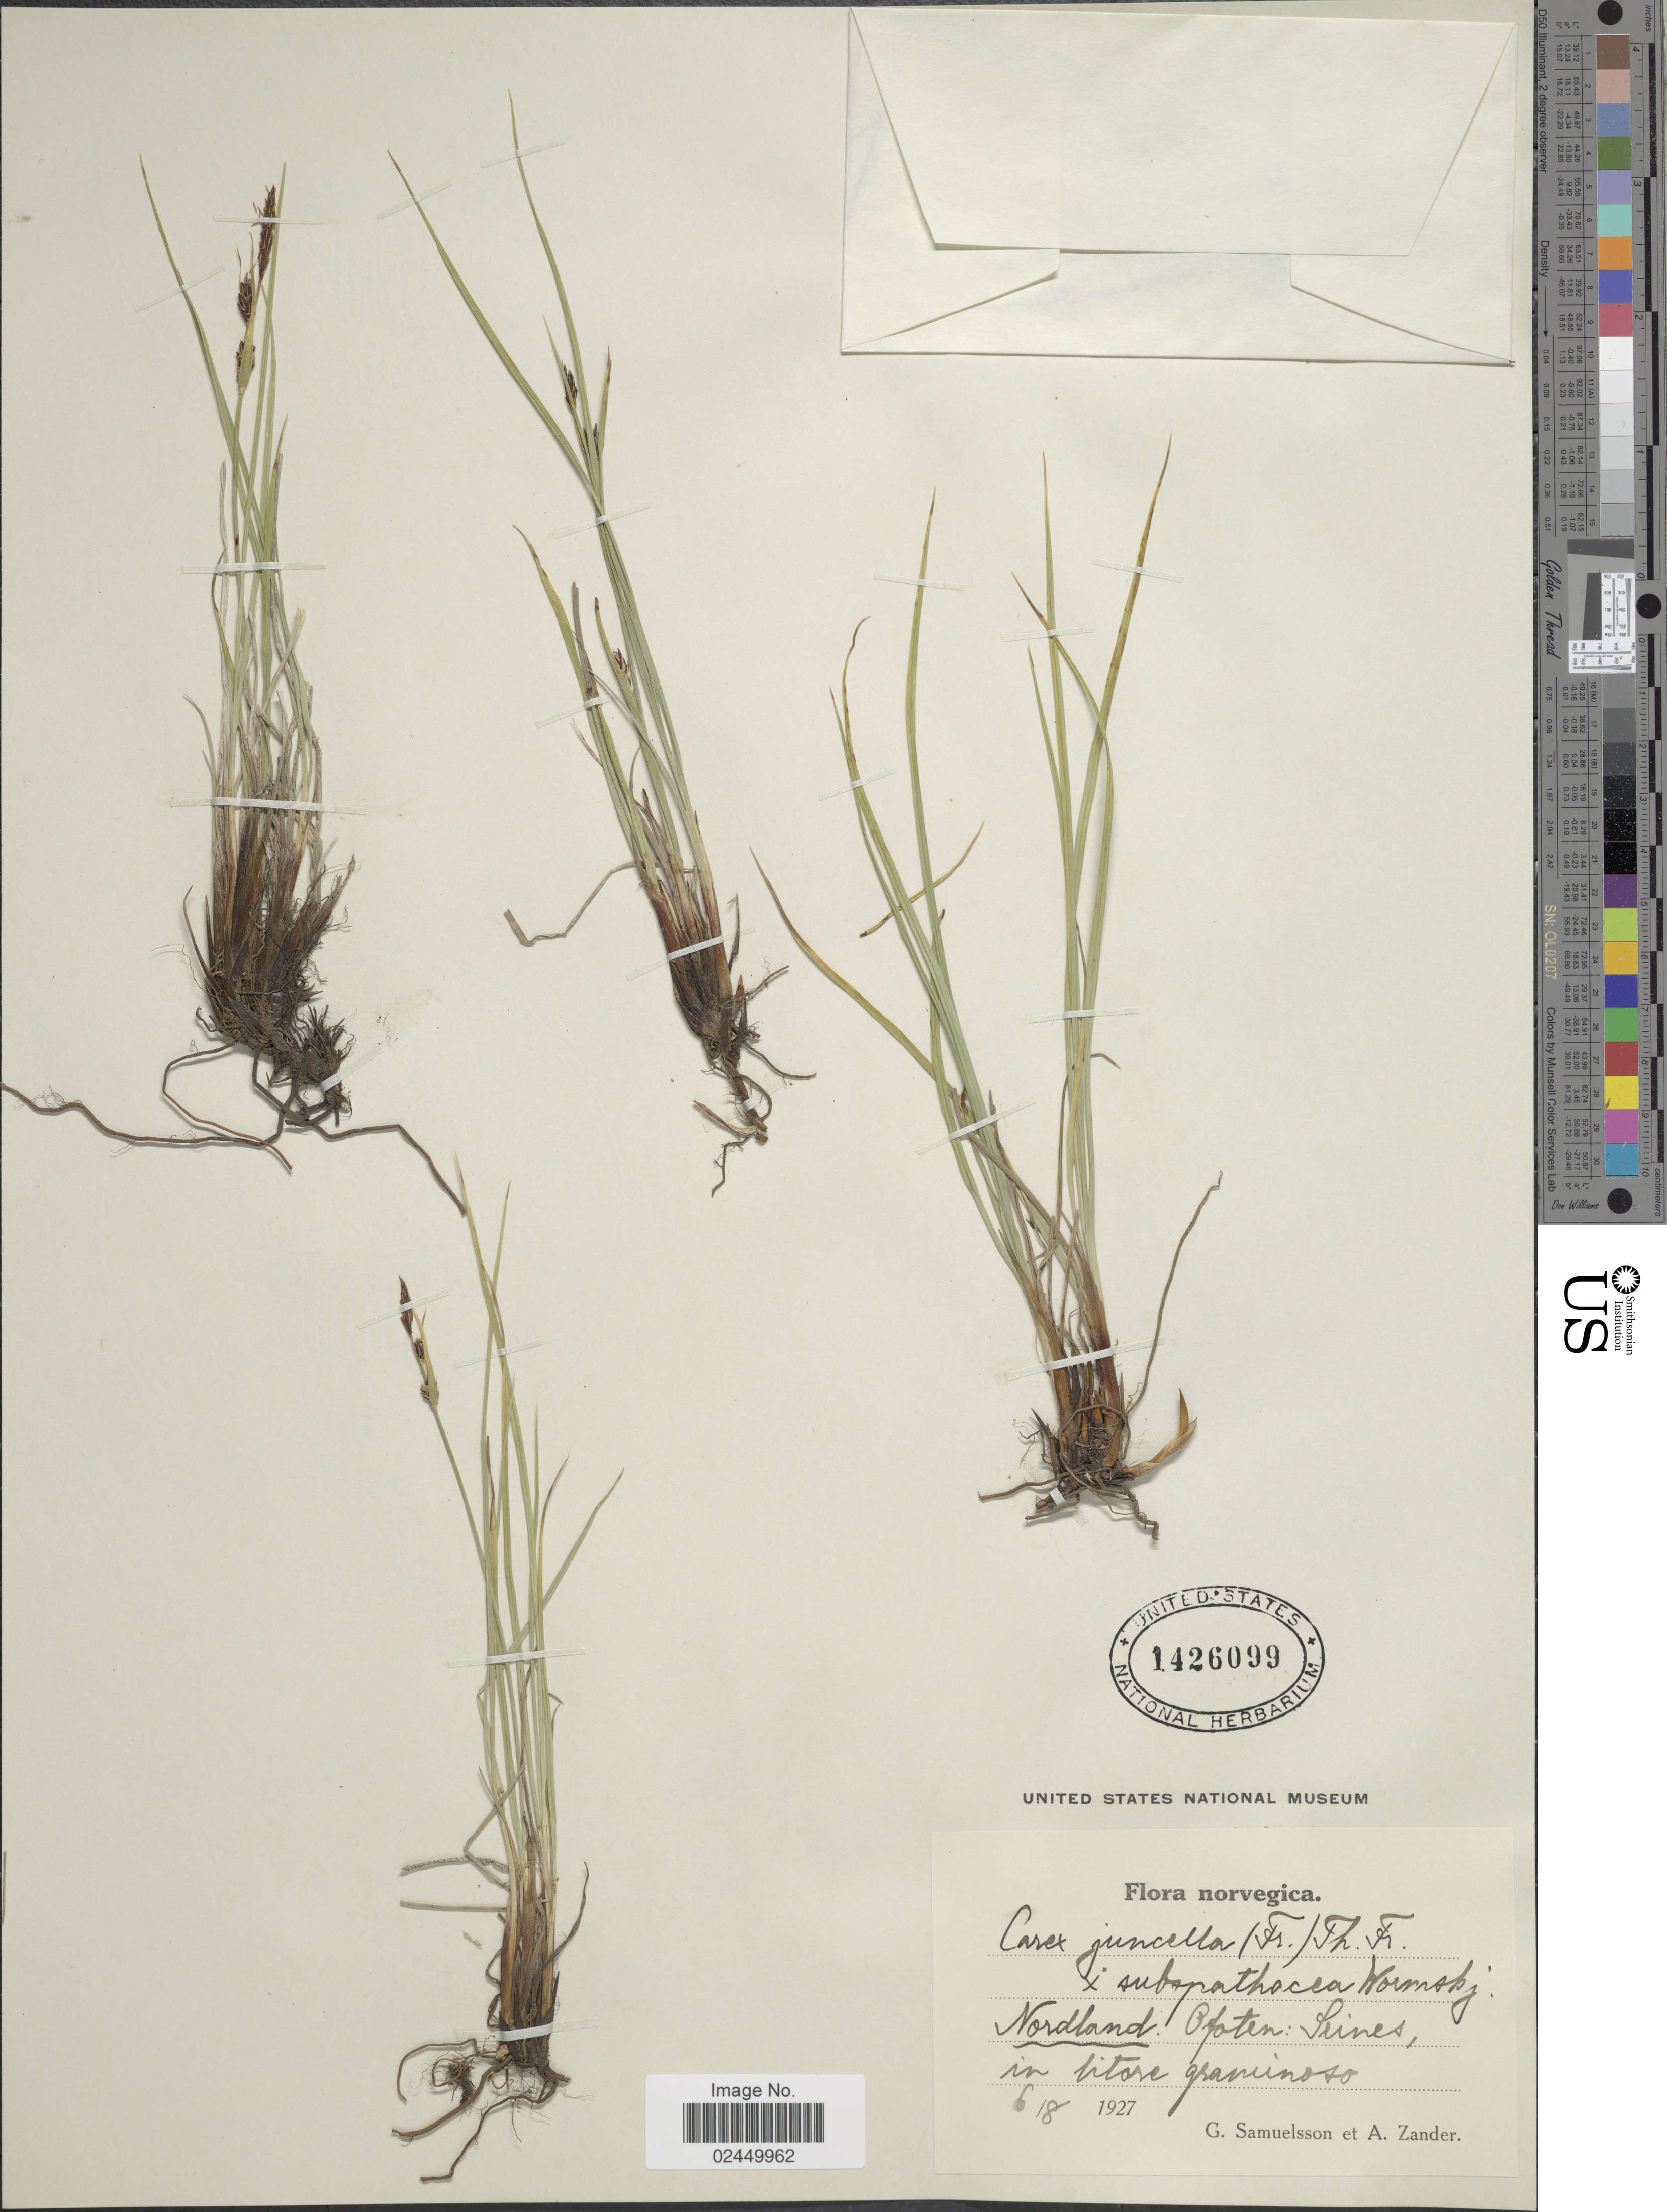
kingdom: Plantae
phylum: Tracheophyta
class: Liliopsida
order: Poales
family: Cyperaceae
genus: Carex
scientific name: Carex juncella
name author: (Fr.) Th. Fr.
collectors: G. Samuelsson & A. Zander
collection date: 1927-08-06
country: Norway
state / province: Nordland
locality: Norvegica. Nordland: Ofoten: Seines, in litore graminoso.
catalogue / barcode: US 1426099